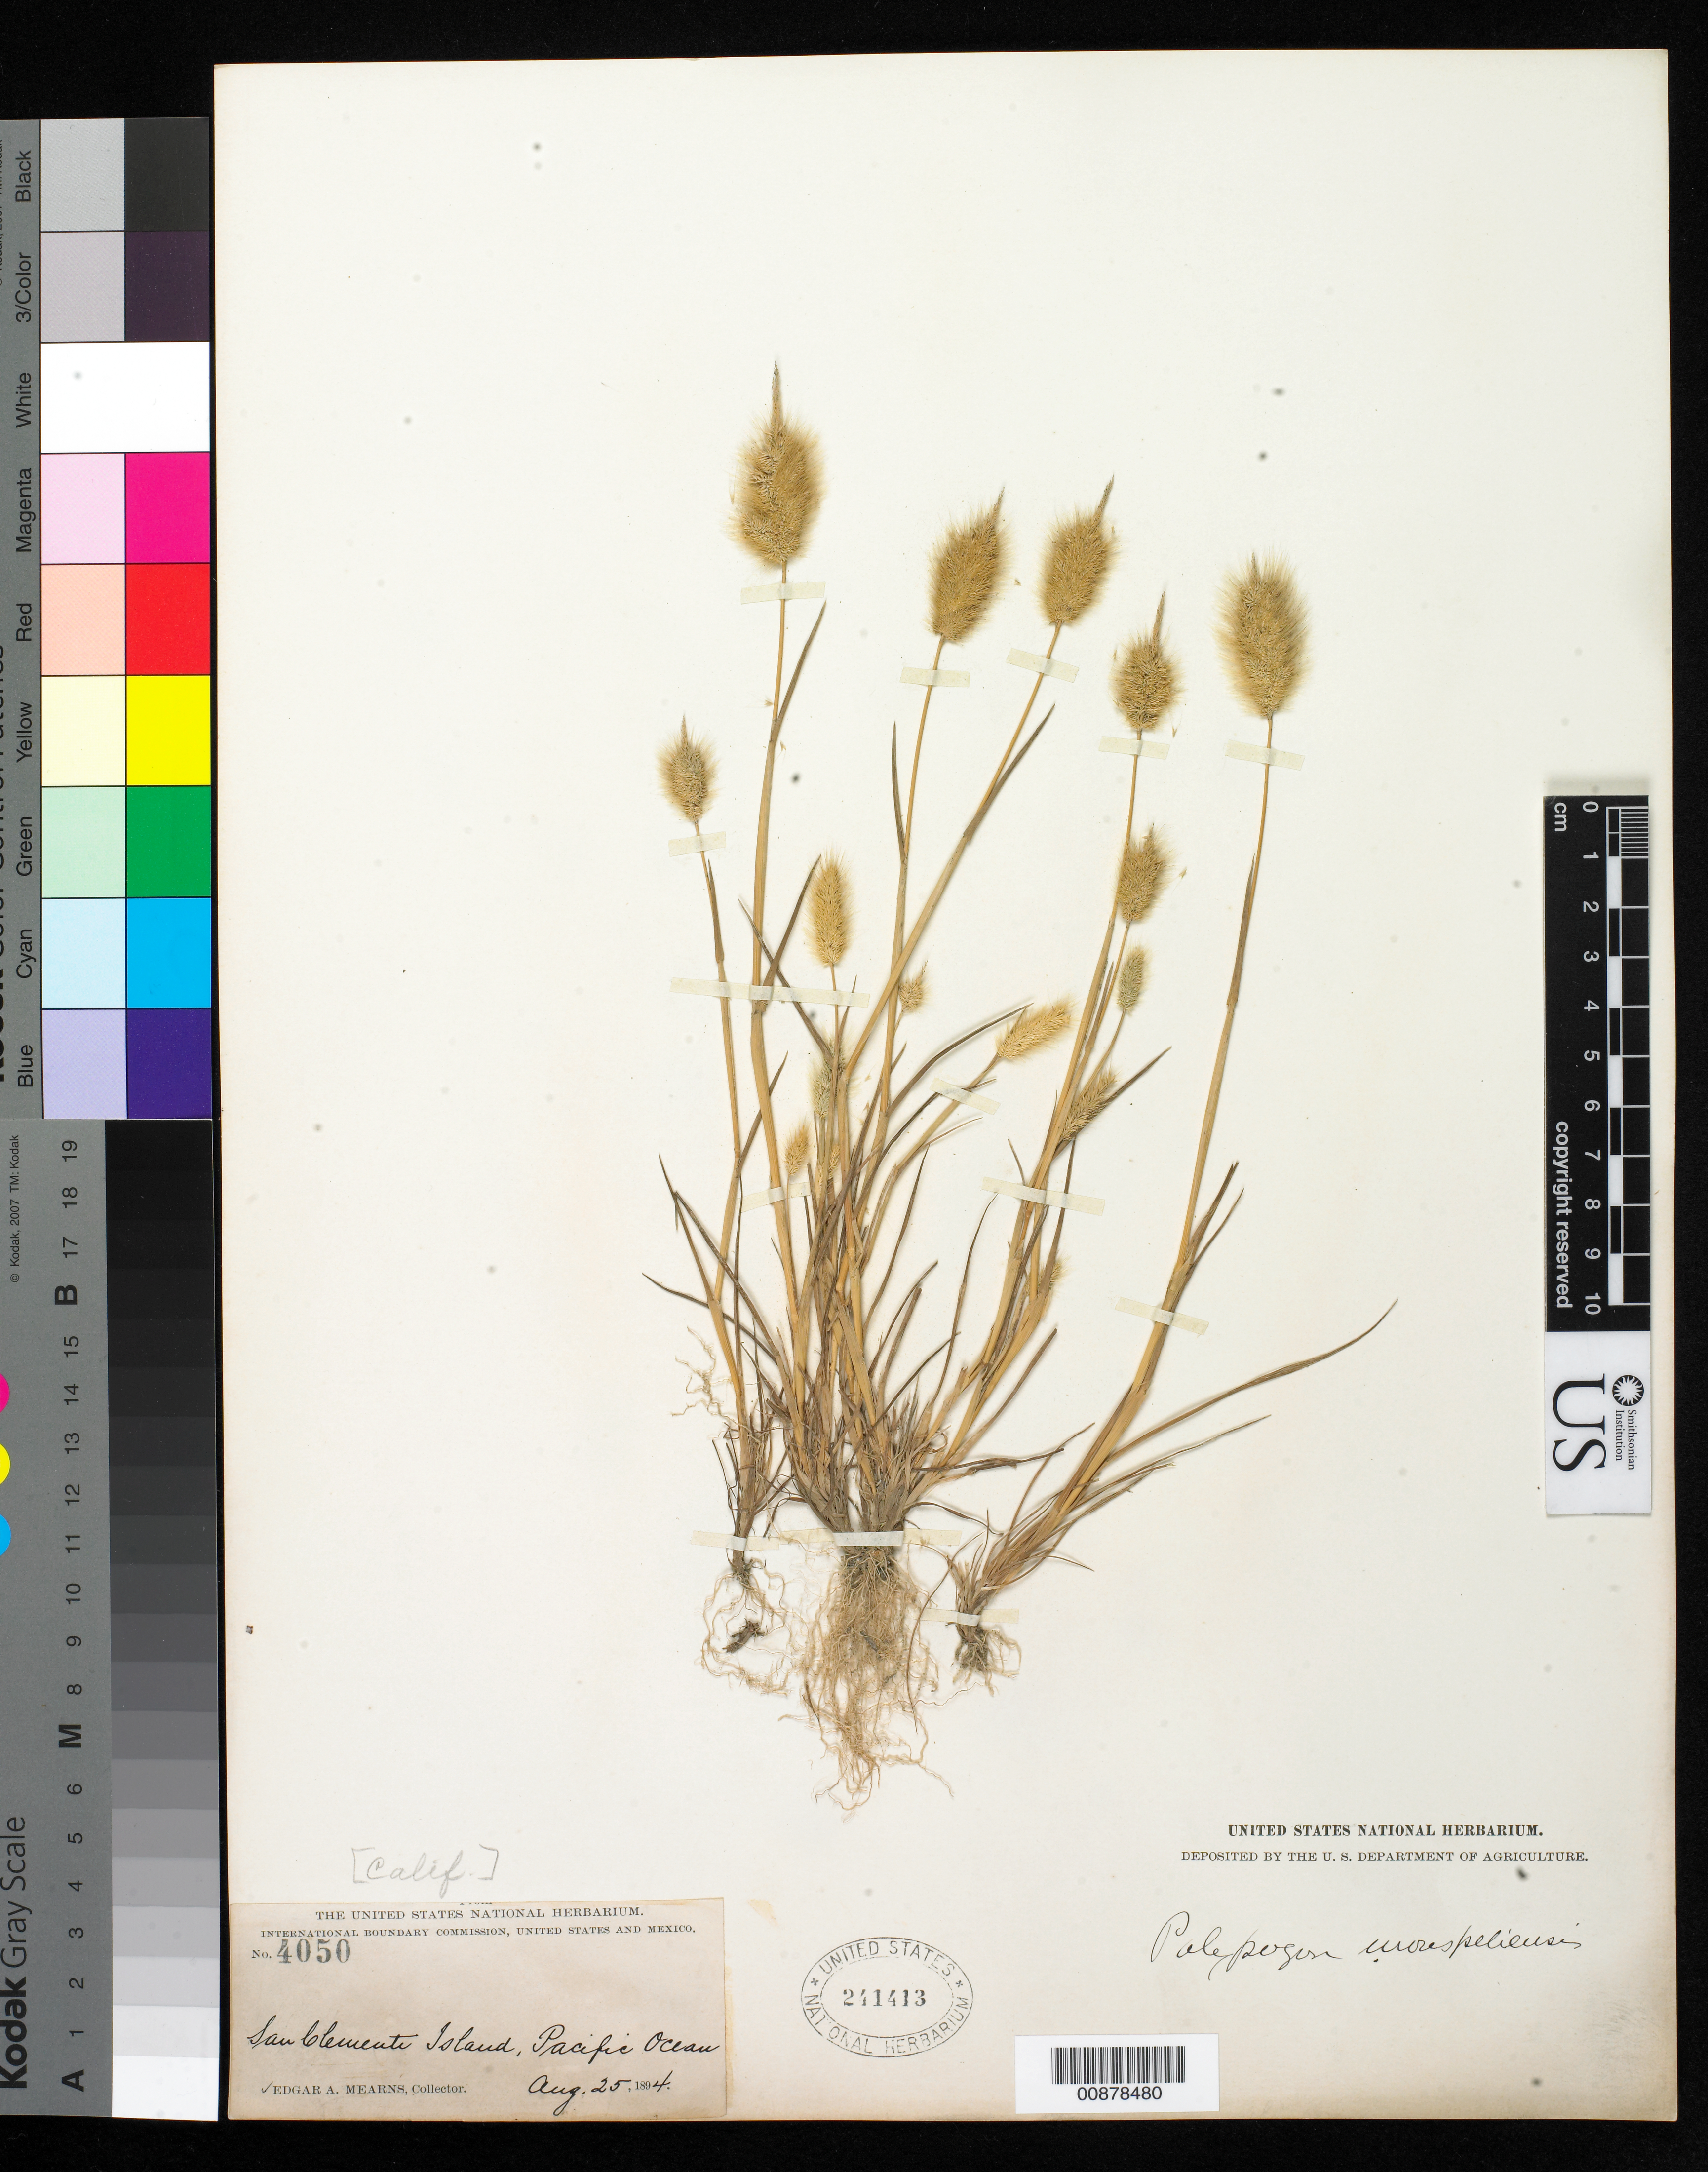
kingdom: Plantae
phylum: Tracheophyta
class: Liliopsida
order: Poales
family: Poaceae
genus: Polypogon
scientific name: Polypogon monspeliensis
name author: (L.) Desf.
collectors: E. A. Mearns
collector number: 4050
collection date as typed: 25 Aug 1894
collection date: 1894-08-25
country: United States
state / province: California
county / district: Los Angeles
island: San Clemente I.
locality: San Clemente Island, Pacific Ocean.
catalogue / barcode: US 241413